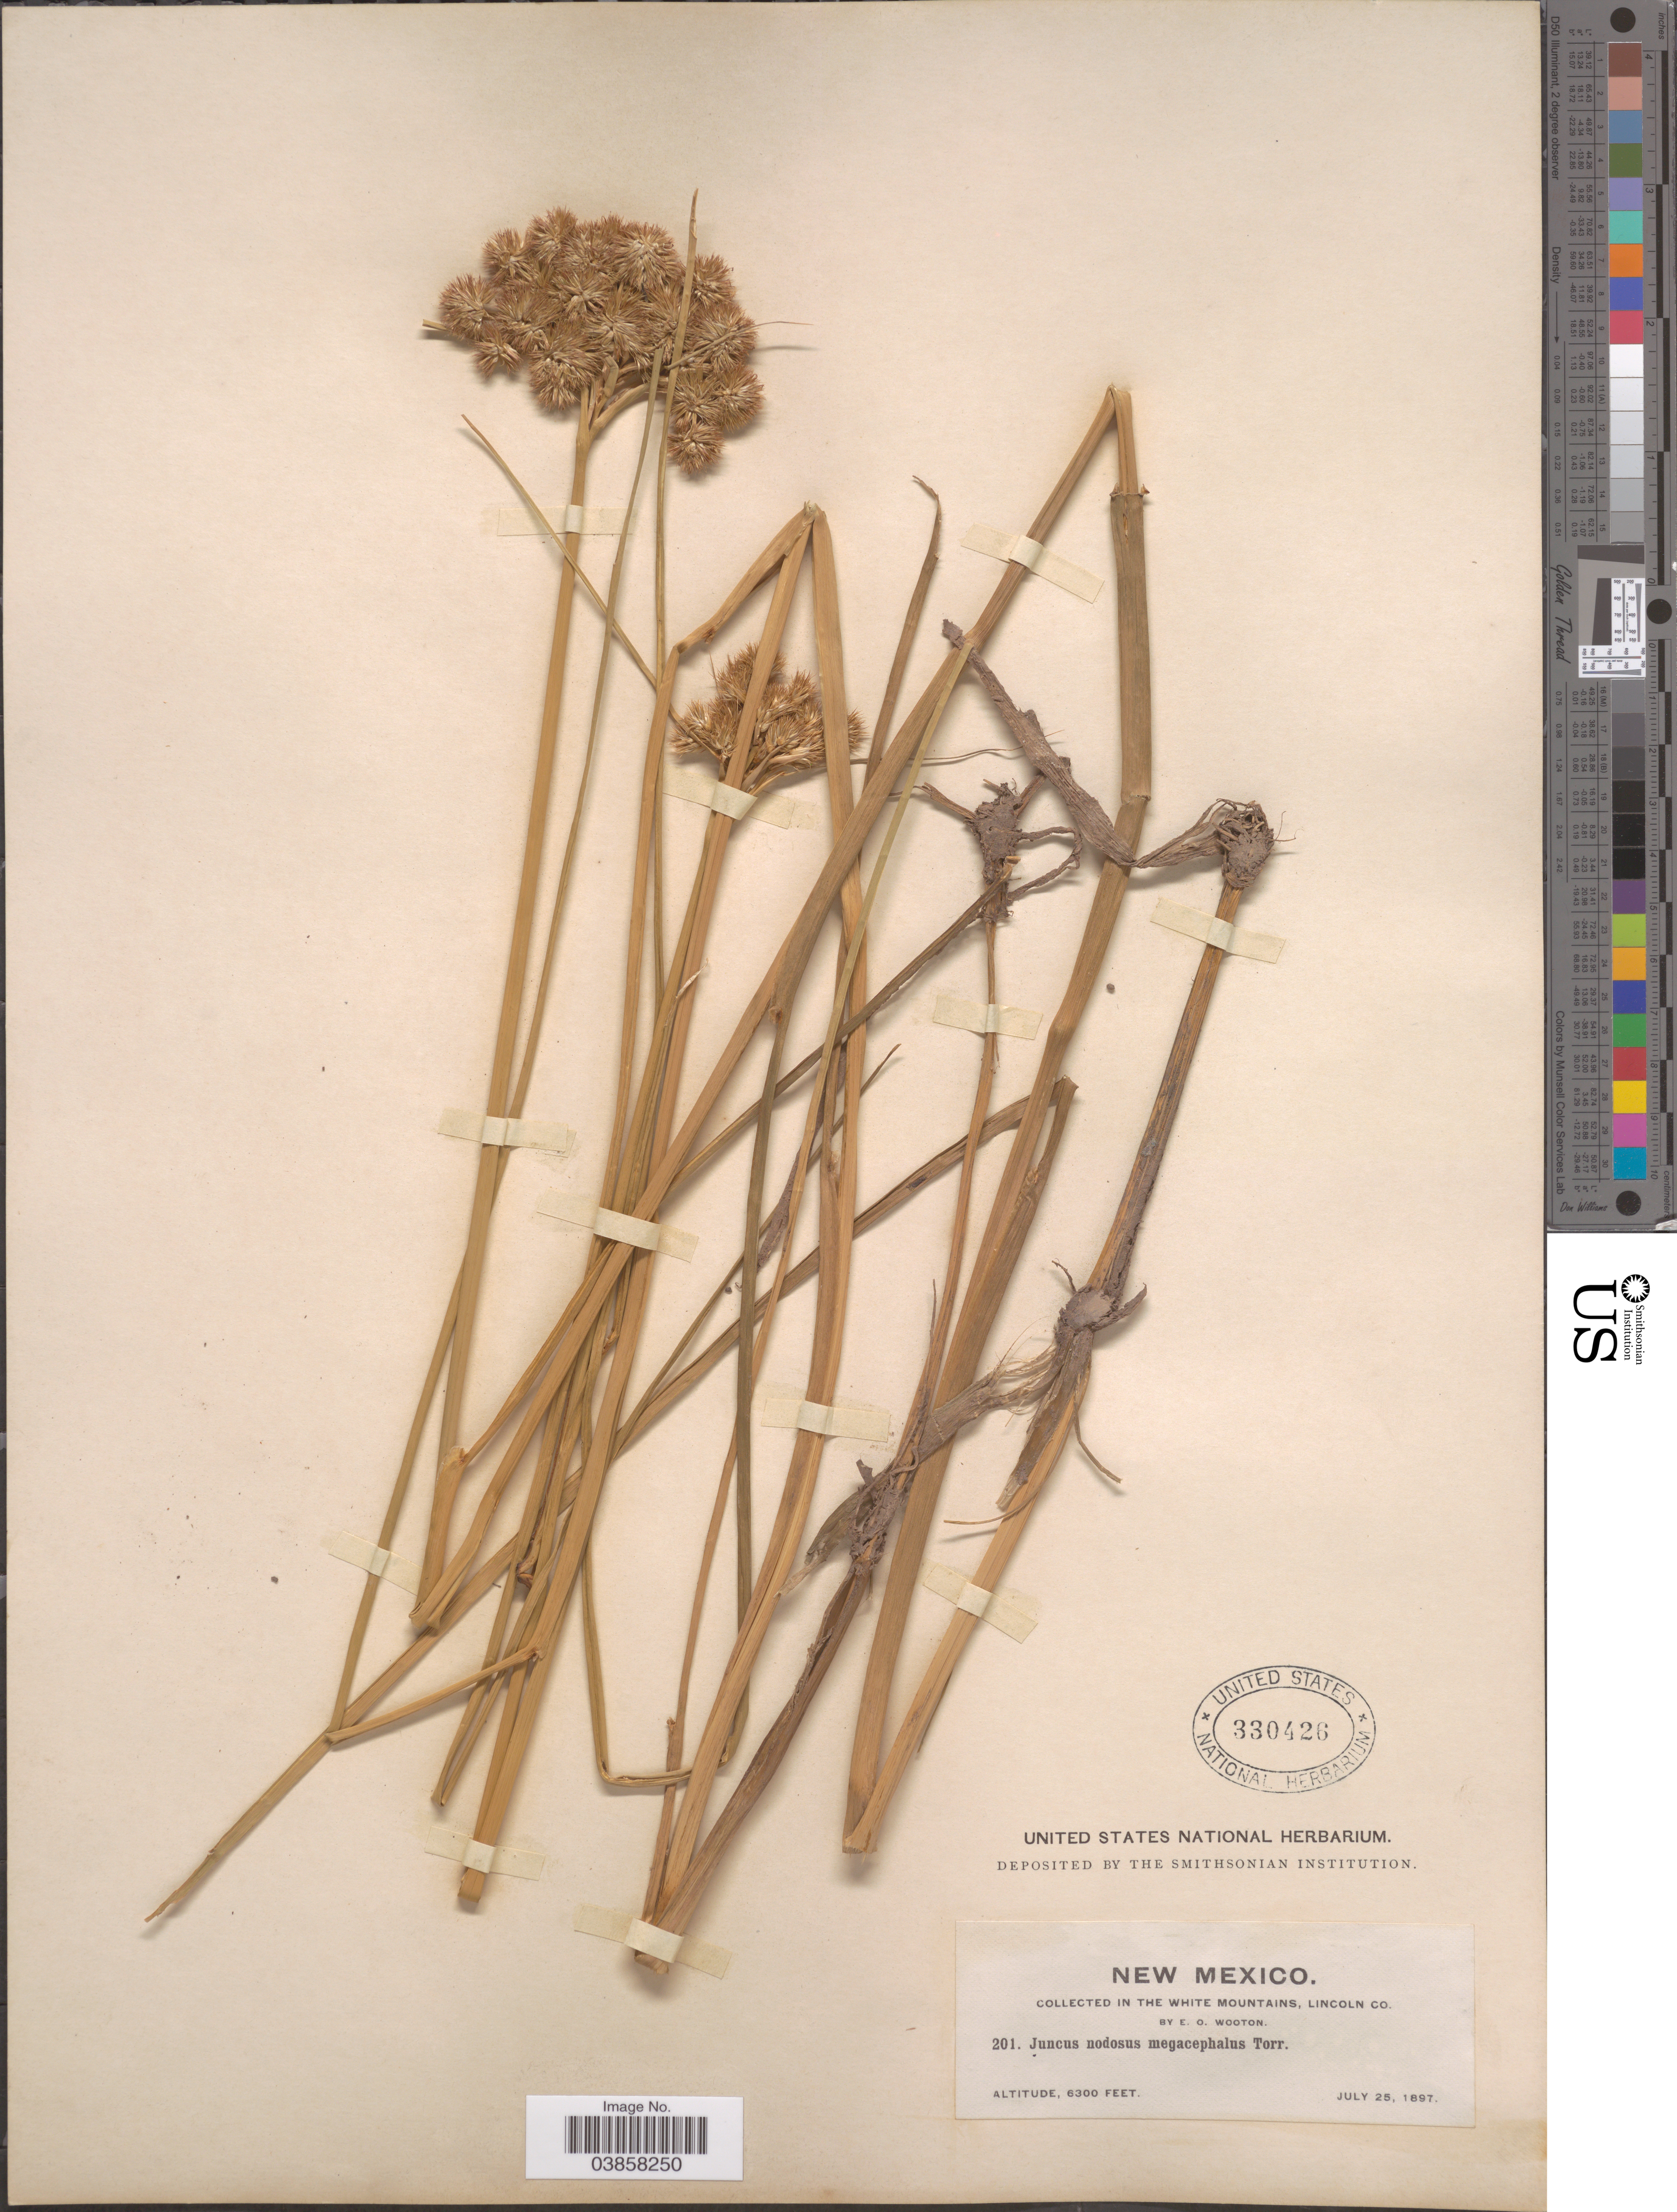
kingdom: Plantae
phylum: Tracheophyta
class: Liliopsida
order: Poales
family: Juncaceae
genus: Juncus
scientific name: Juncus torreyi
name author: Coville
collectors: E. O. Wooton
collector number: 201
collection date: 1897-07-25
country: United States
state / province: New Mexico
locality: In the White Mountains, Lincoln Co.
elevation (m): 1920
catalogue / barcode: US 330426